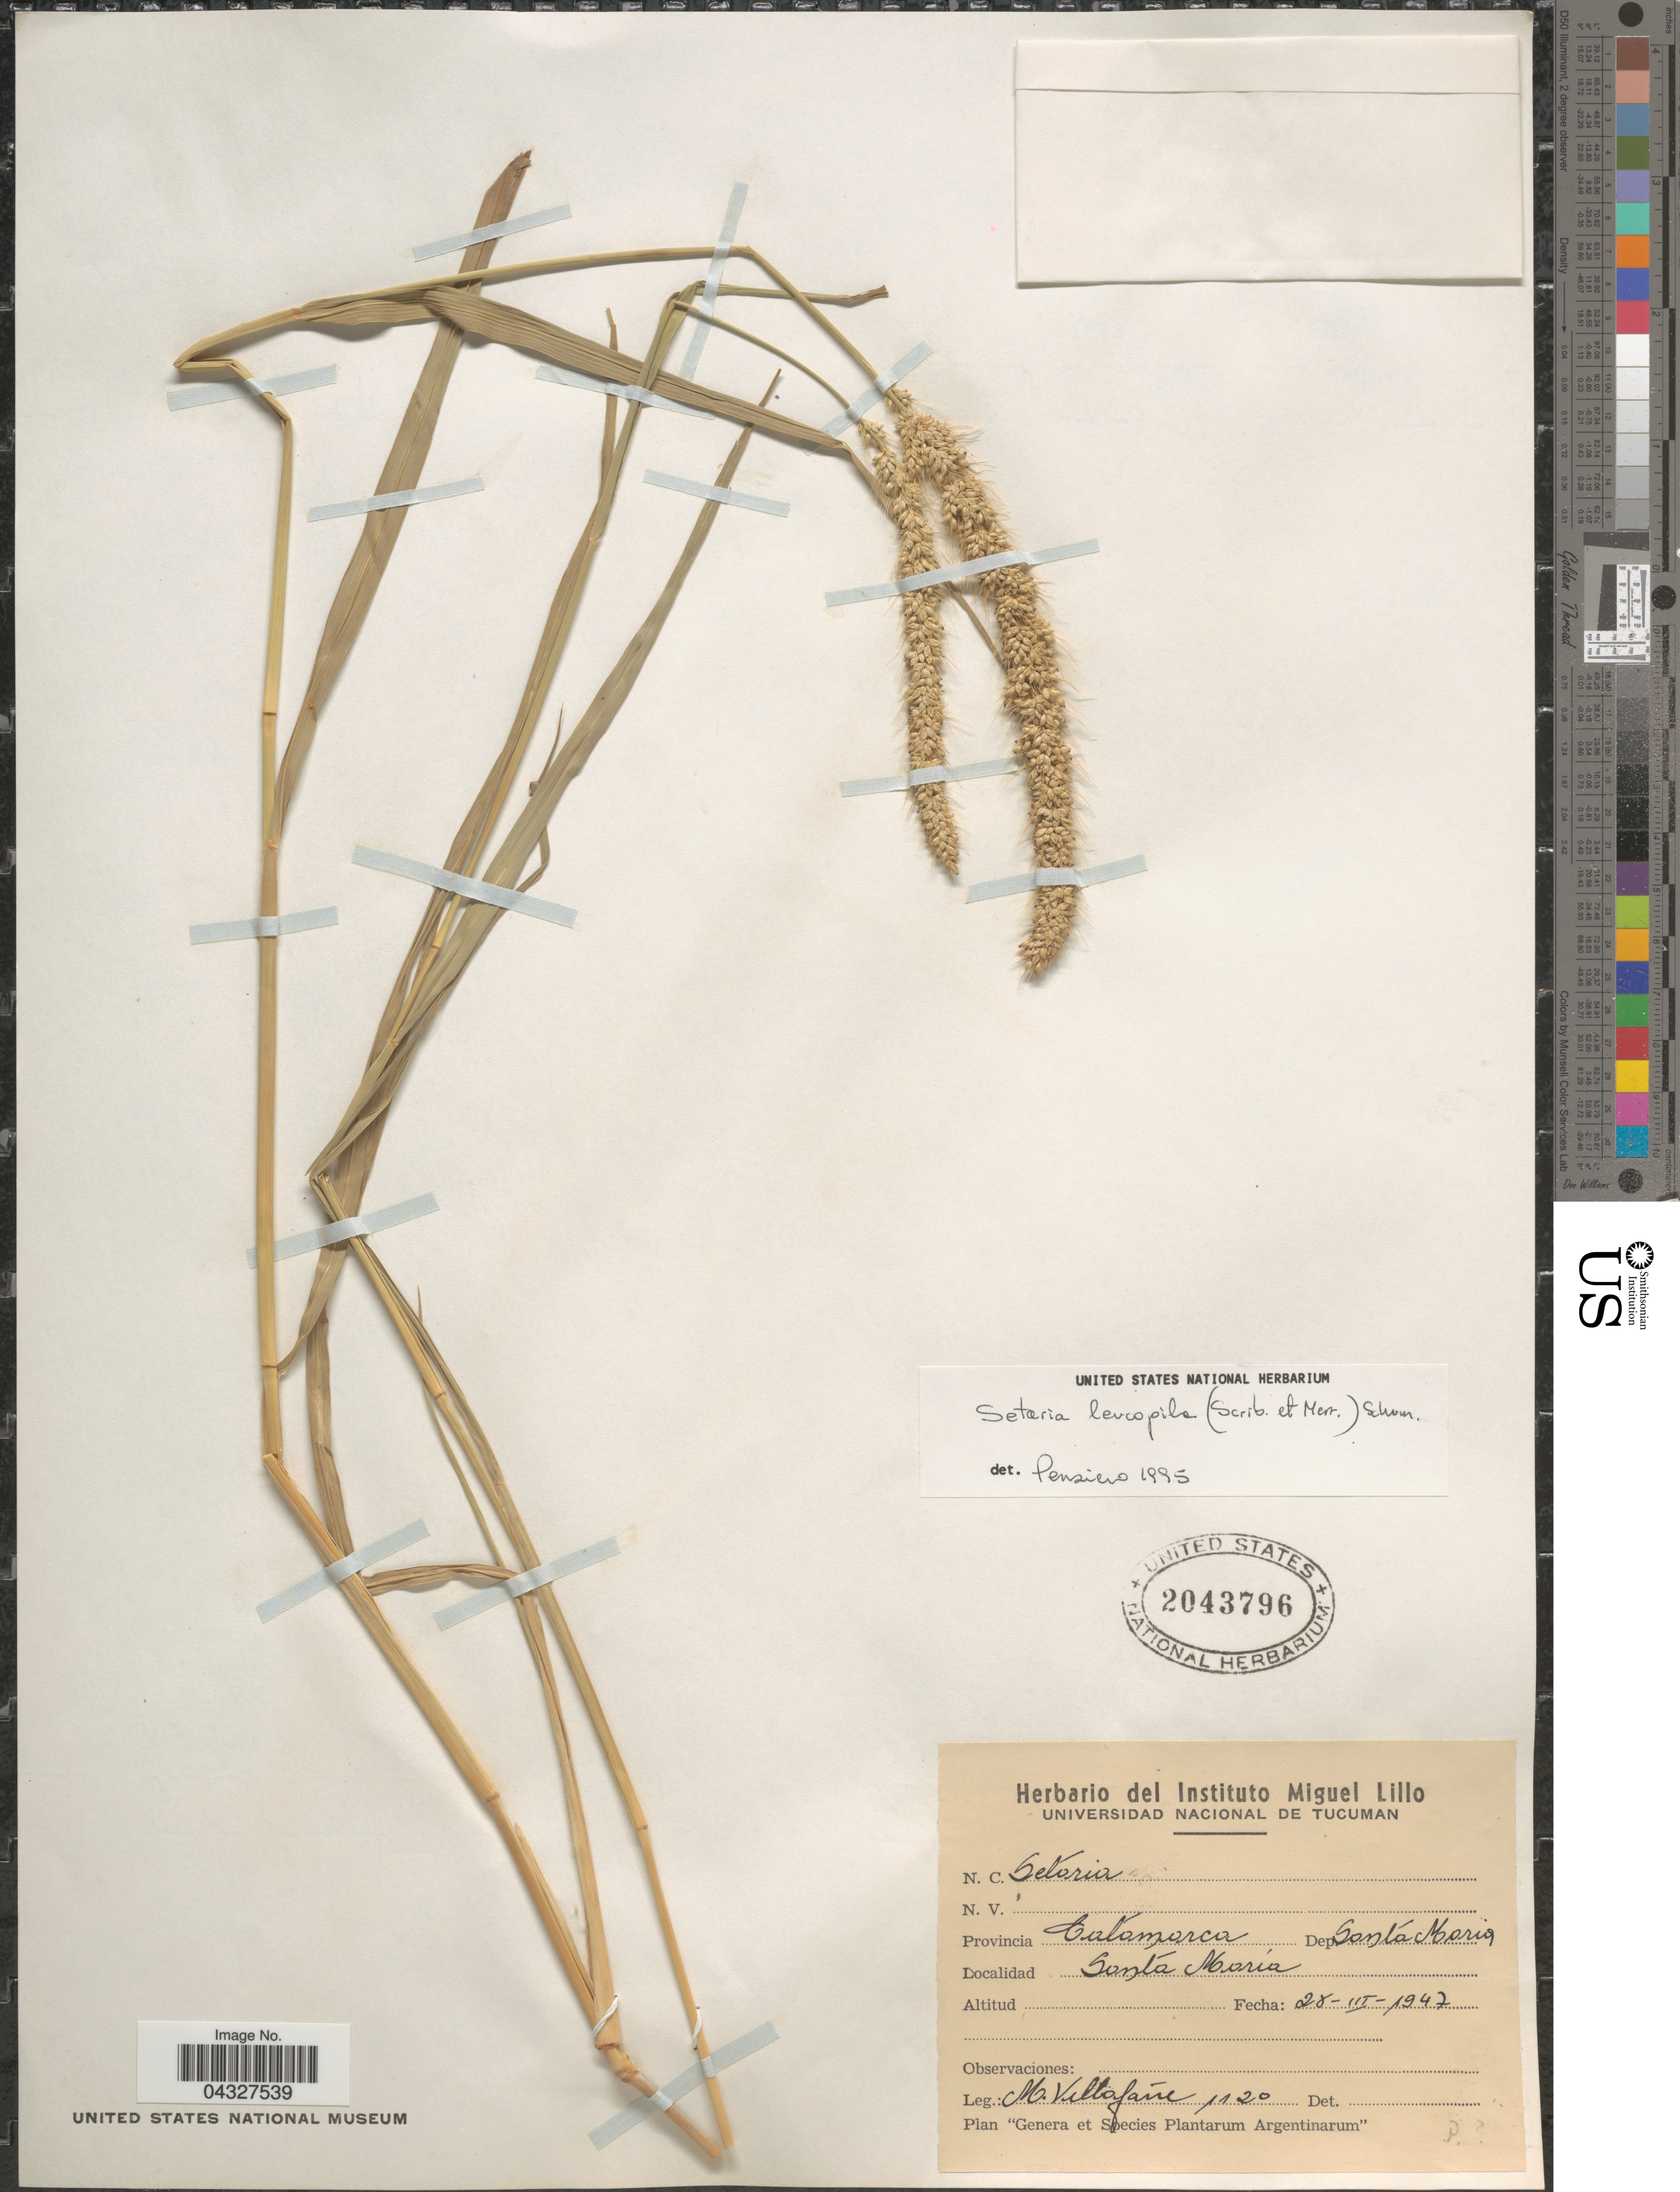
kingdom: Plantae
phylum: Tracheophyta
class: Liliopsida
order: Poales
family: Poaceae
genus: Setaria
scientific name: Setaria leucopila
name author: (Scribn. & Merr.) K. Schum.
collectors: M. Villafane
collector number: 1120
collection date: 1947-03-28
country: Argentina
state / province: Catamarca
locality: Dep. Santa Maria. Santa María.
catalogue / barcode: US 2043796